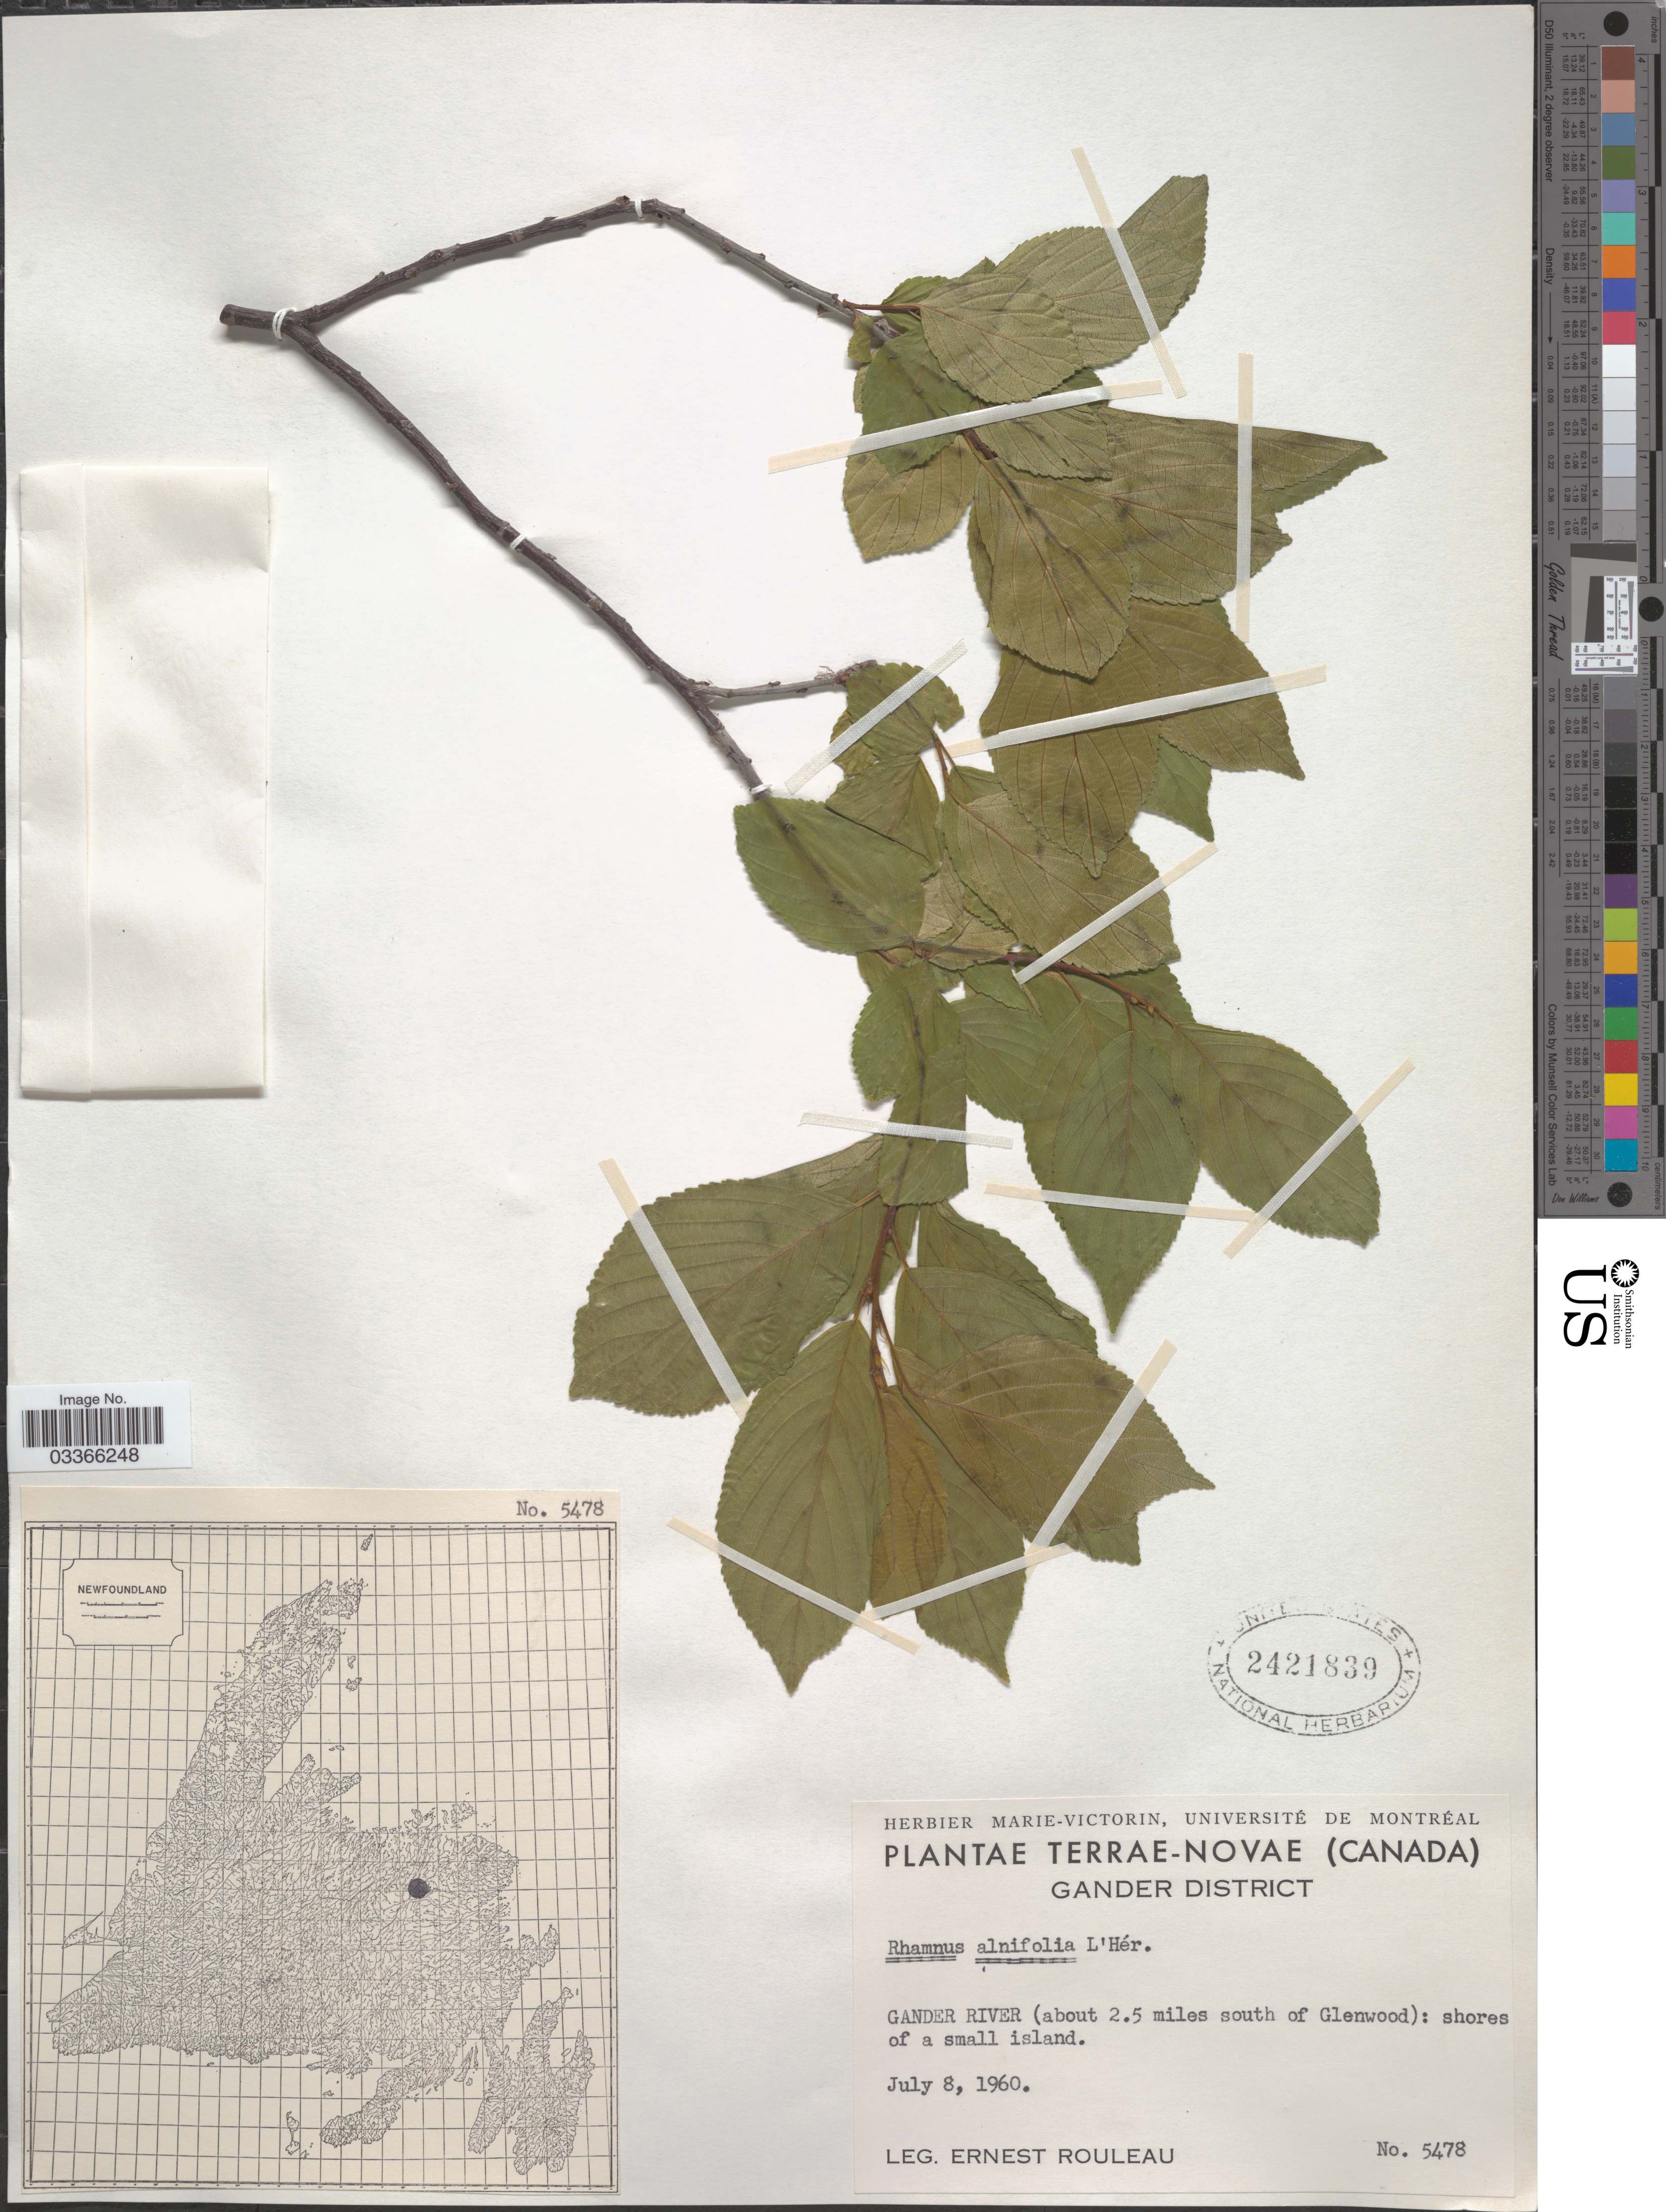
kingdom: Plantae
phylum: Tracheophyta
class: Magnoliopsida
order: Rosales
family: Rhamnaceae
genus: Rhamnus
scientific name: Rhamnus alnifolia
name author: L'Hér.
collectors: E. Rouleau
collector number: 5478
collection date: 1960-07-08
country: Canada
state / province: Newfoundland and Labrador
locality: Terrae-Novae, Gander District, Gander River (about 2.5 miles south of Glenwood): shores of a small island.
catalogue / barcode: US 2421839